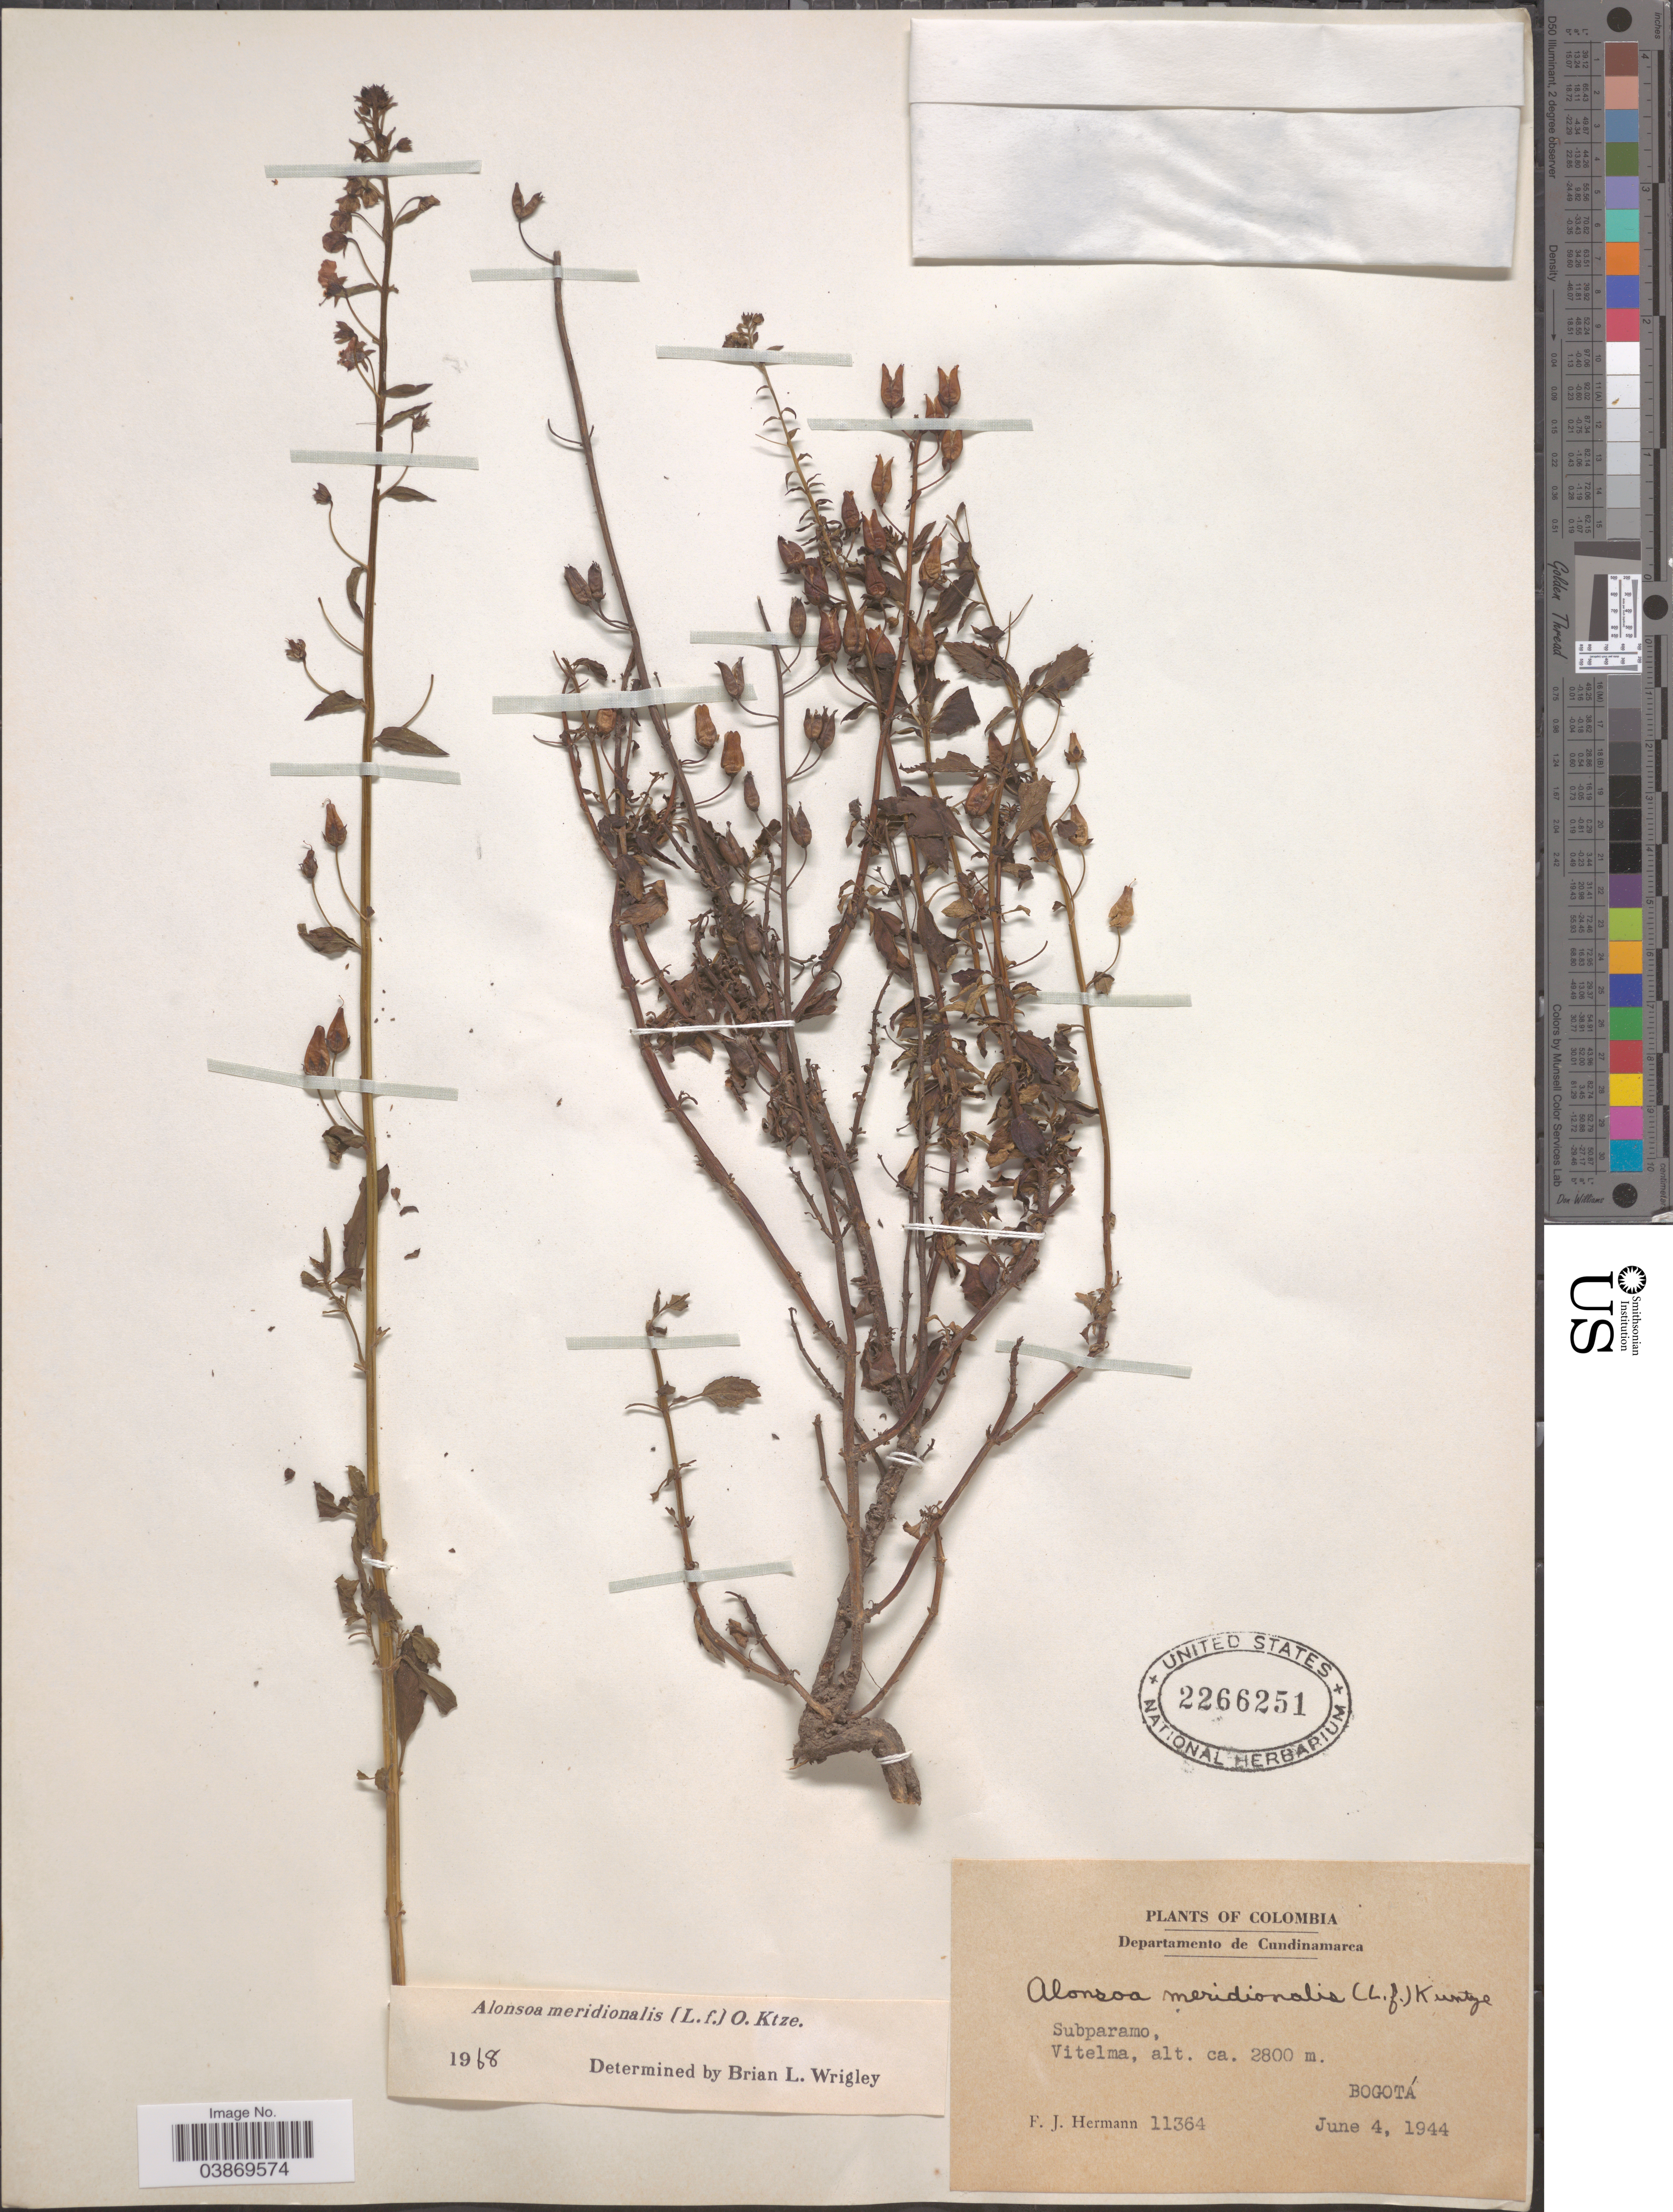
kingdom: Plantae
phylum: Tracheophyta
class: Magnoliopsida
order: Lamiales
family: Scrophulariaceae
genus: Alonsoa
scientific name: Alonsoa meridionalis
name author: (L. f.) Kuntze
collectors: F. J. Hermann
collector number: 11364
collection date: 1944-06-04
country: Colombia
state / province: Cundinamarca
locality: Departamento de Cundinamarca. Subparamo, Vitelma. Bogotá.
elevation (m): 2800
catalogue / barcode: US 2655251